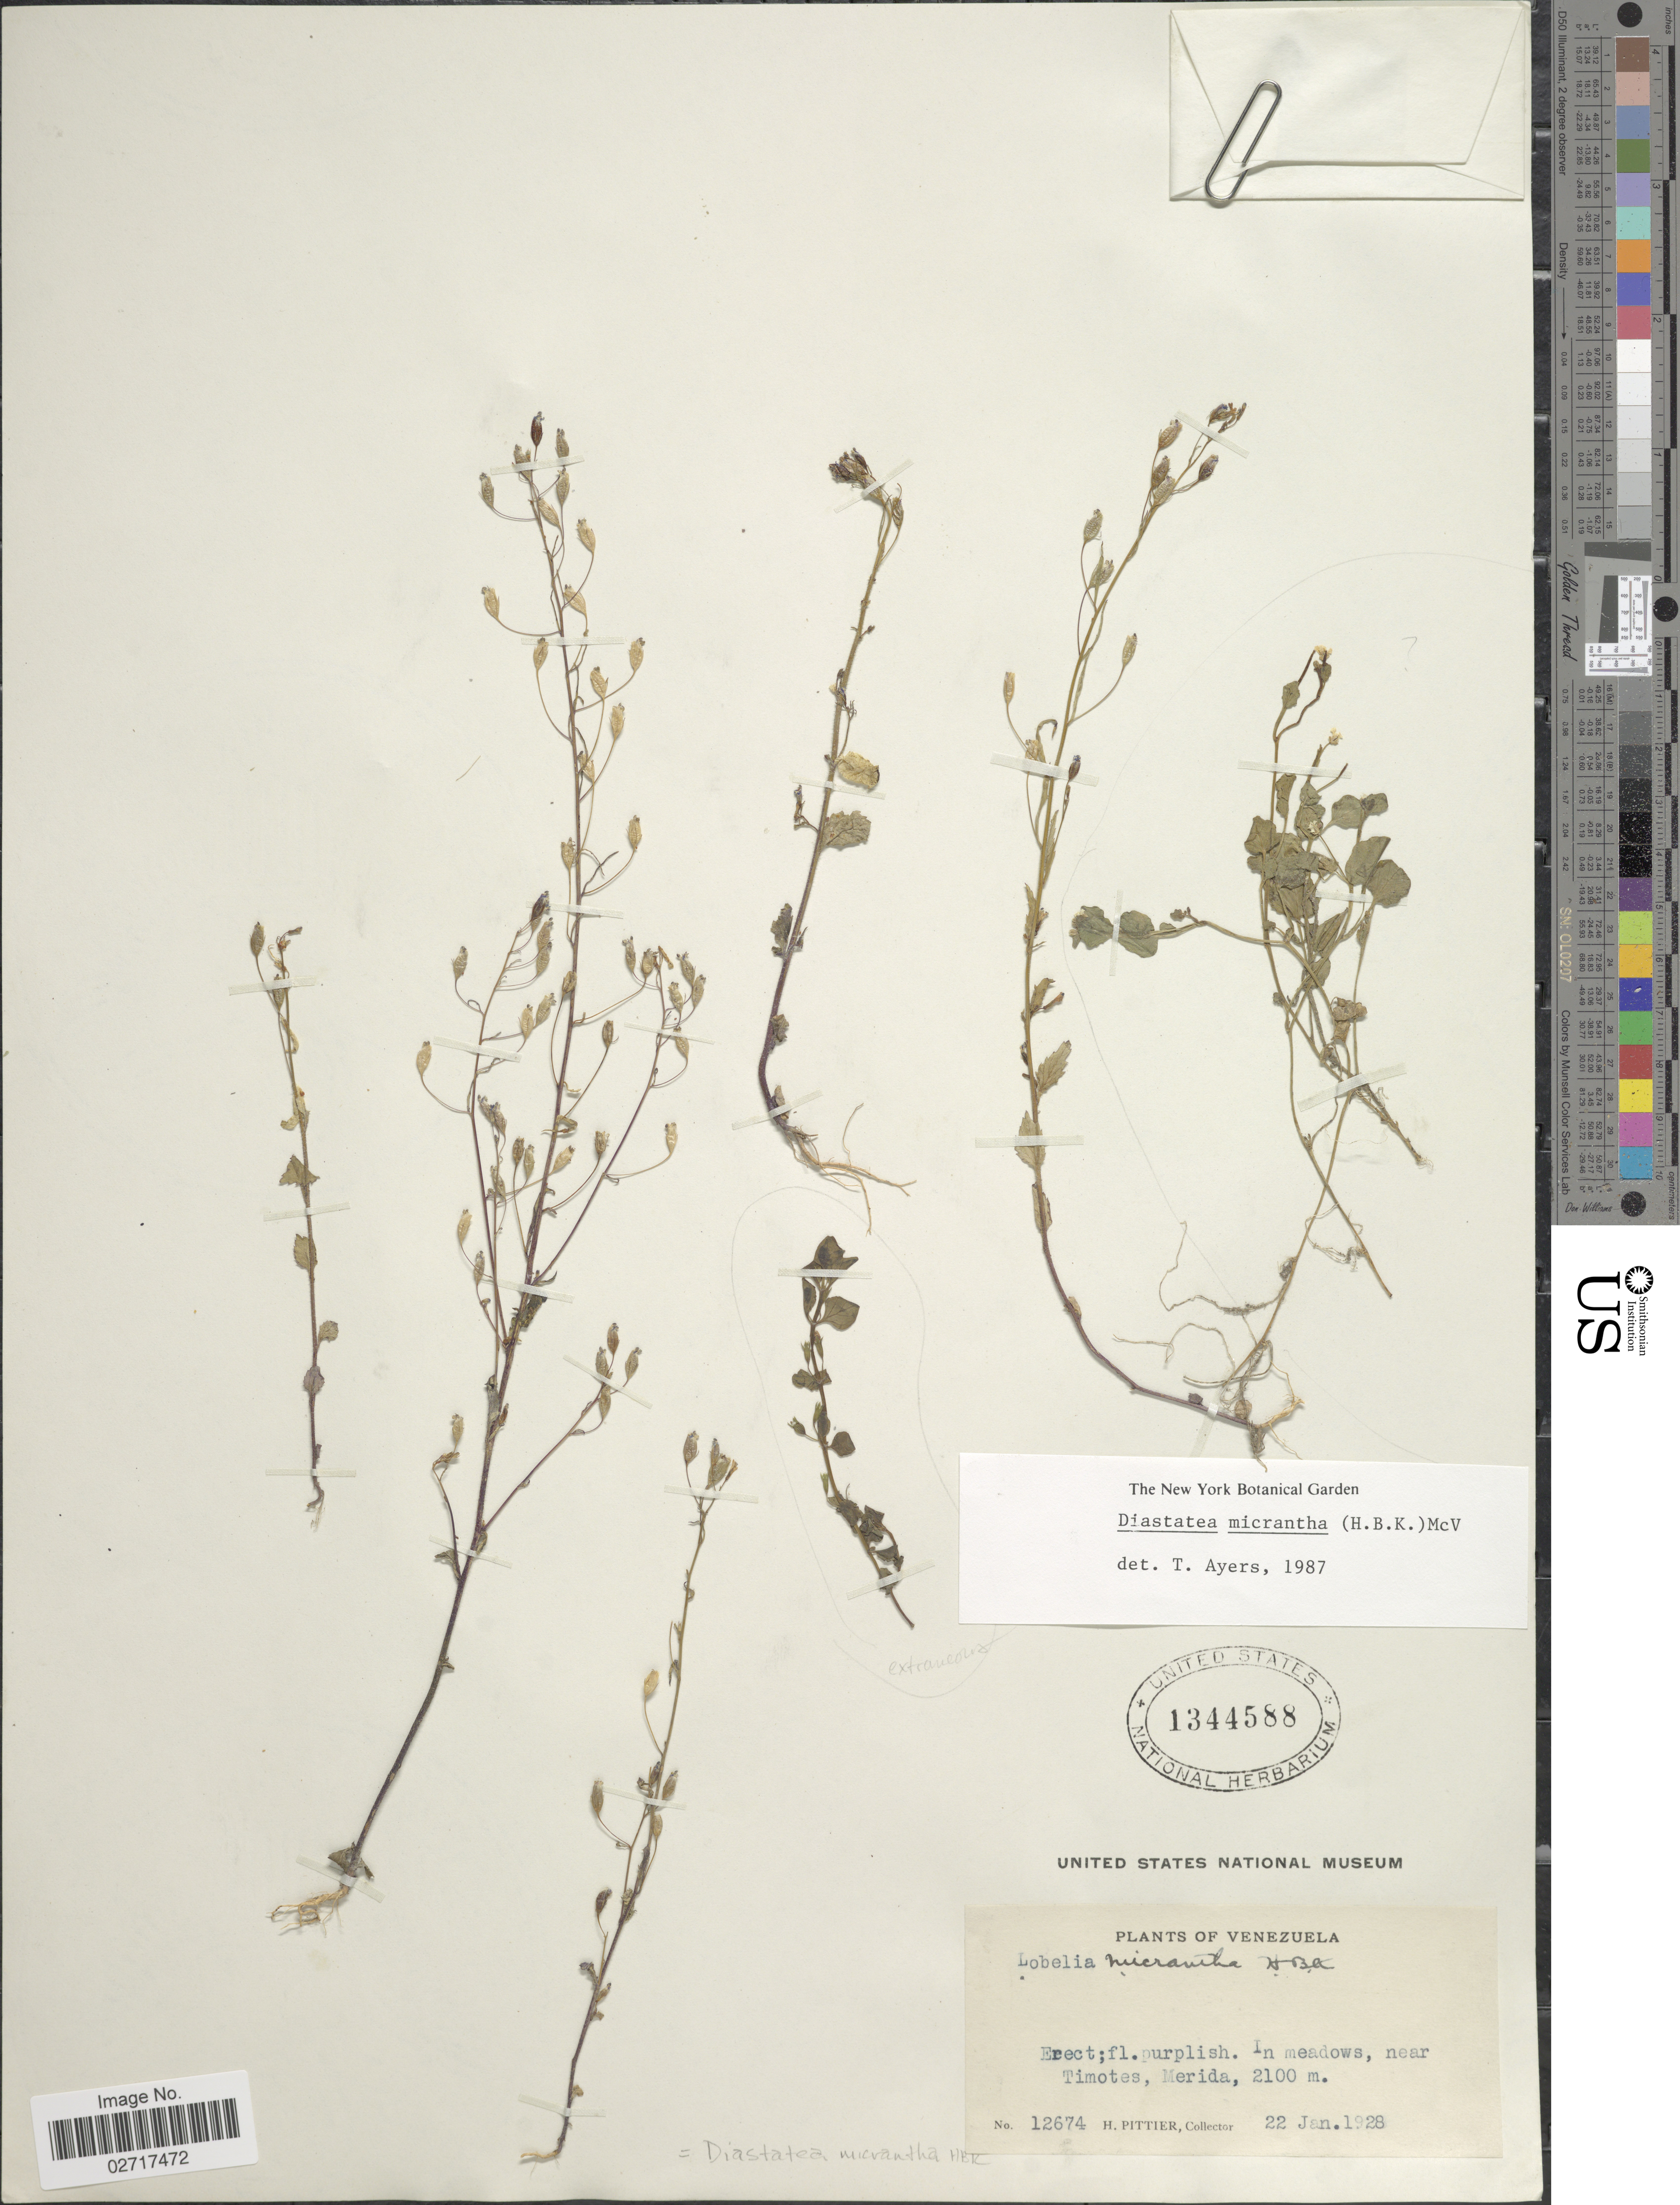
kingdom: Plantae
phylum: Tracheophyta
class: Magnoliopsida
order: Asterales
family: Campanulaceae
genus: Diastatea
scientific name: Diastatea micrantha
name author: (Kunth) McVaugh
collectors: H. F. Pittier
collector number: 12674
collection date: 1928-01-22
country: Venezuela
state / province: Miranda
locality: In meadows, near Timotes.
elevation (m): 2100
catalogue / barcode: US 1344588